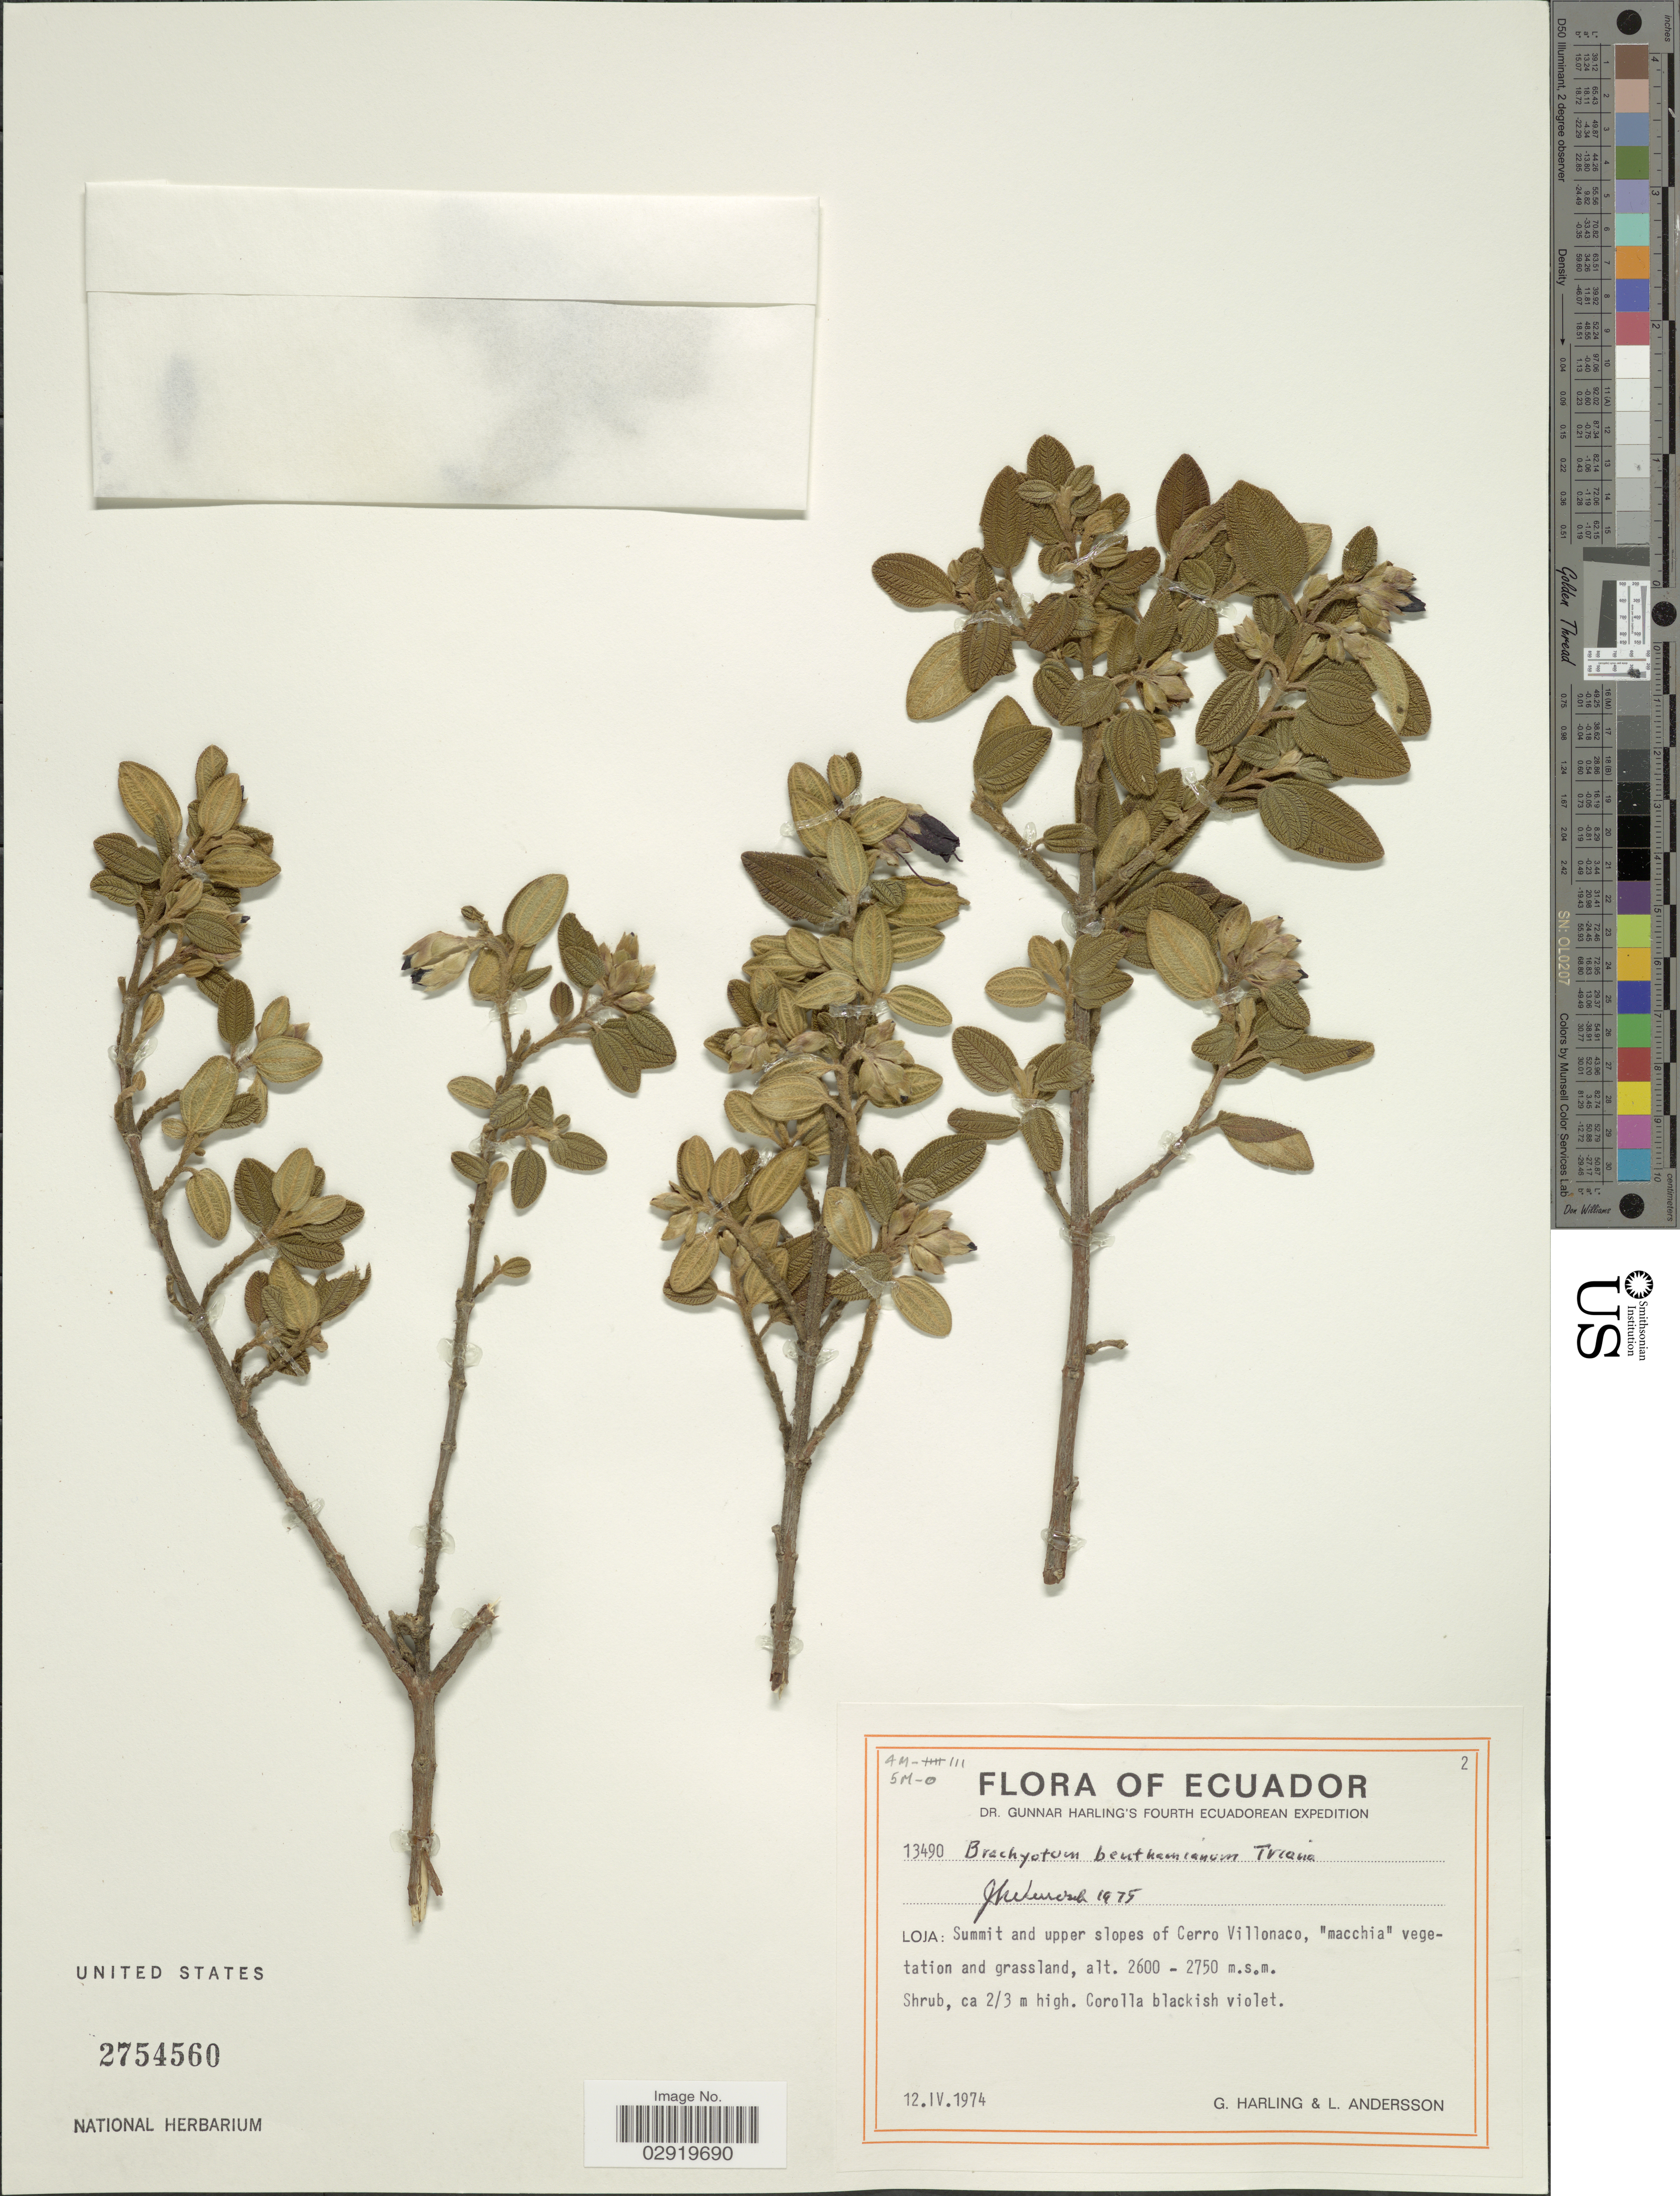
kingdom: Plantae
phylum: Tracheophyta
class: Magnoliopsida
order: Myrtales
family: Melastomataceae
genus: Brachyotum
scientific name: Brachyotum benthamianum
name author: Triana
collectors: G. Harling & L. Andersson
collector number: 13490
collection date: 1974-04-12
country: Ecuador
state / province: Loja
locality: Summit and upper slopes of Cerro Villonaco.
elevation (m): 2600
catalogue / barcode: US 2754560